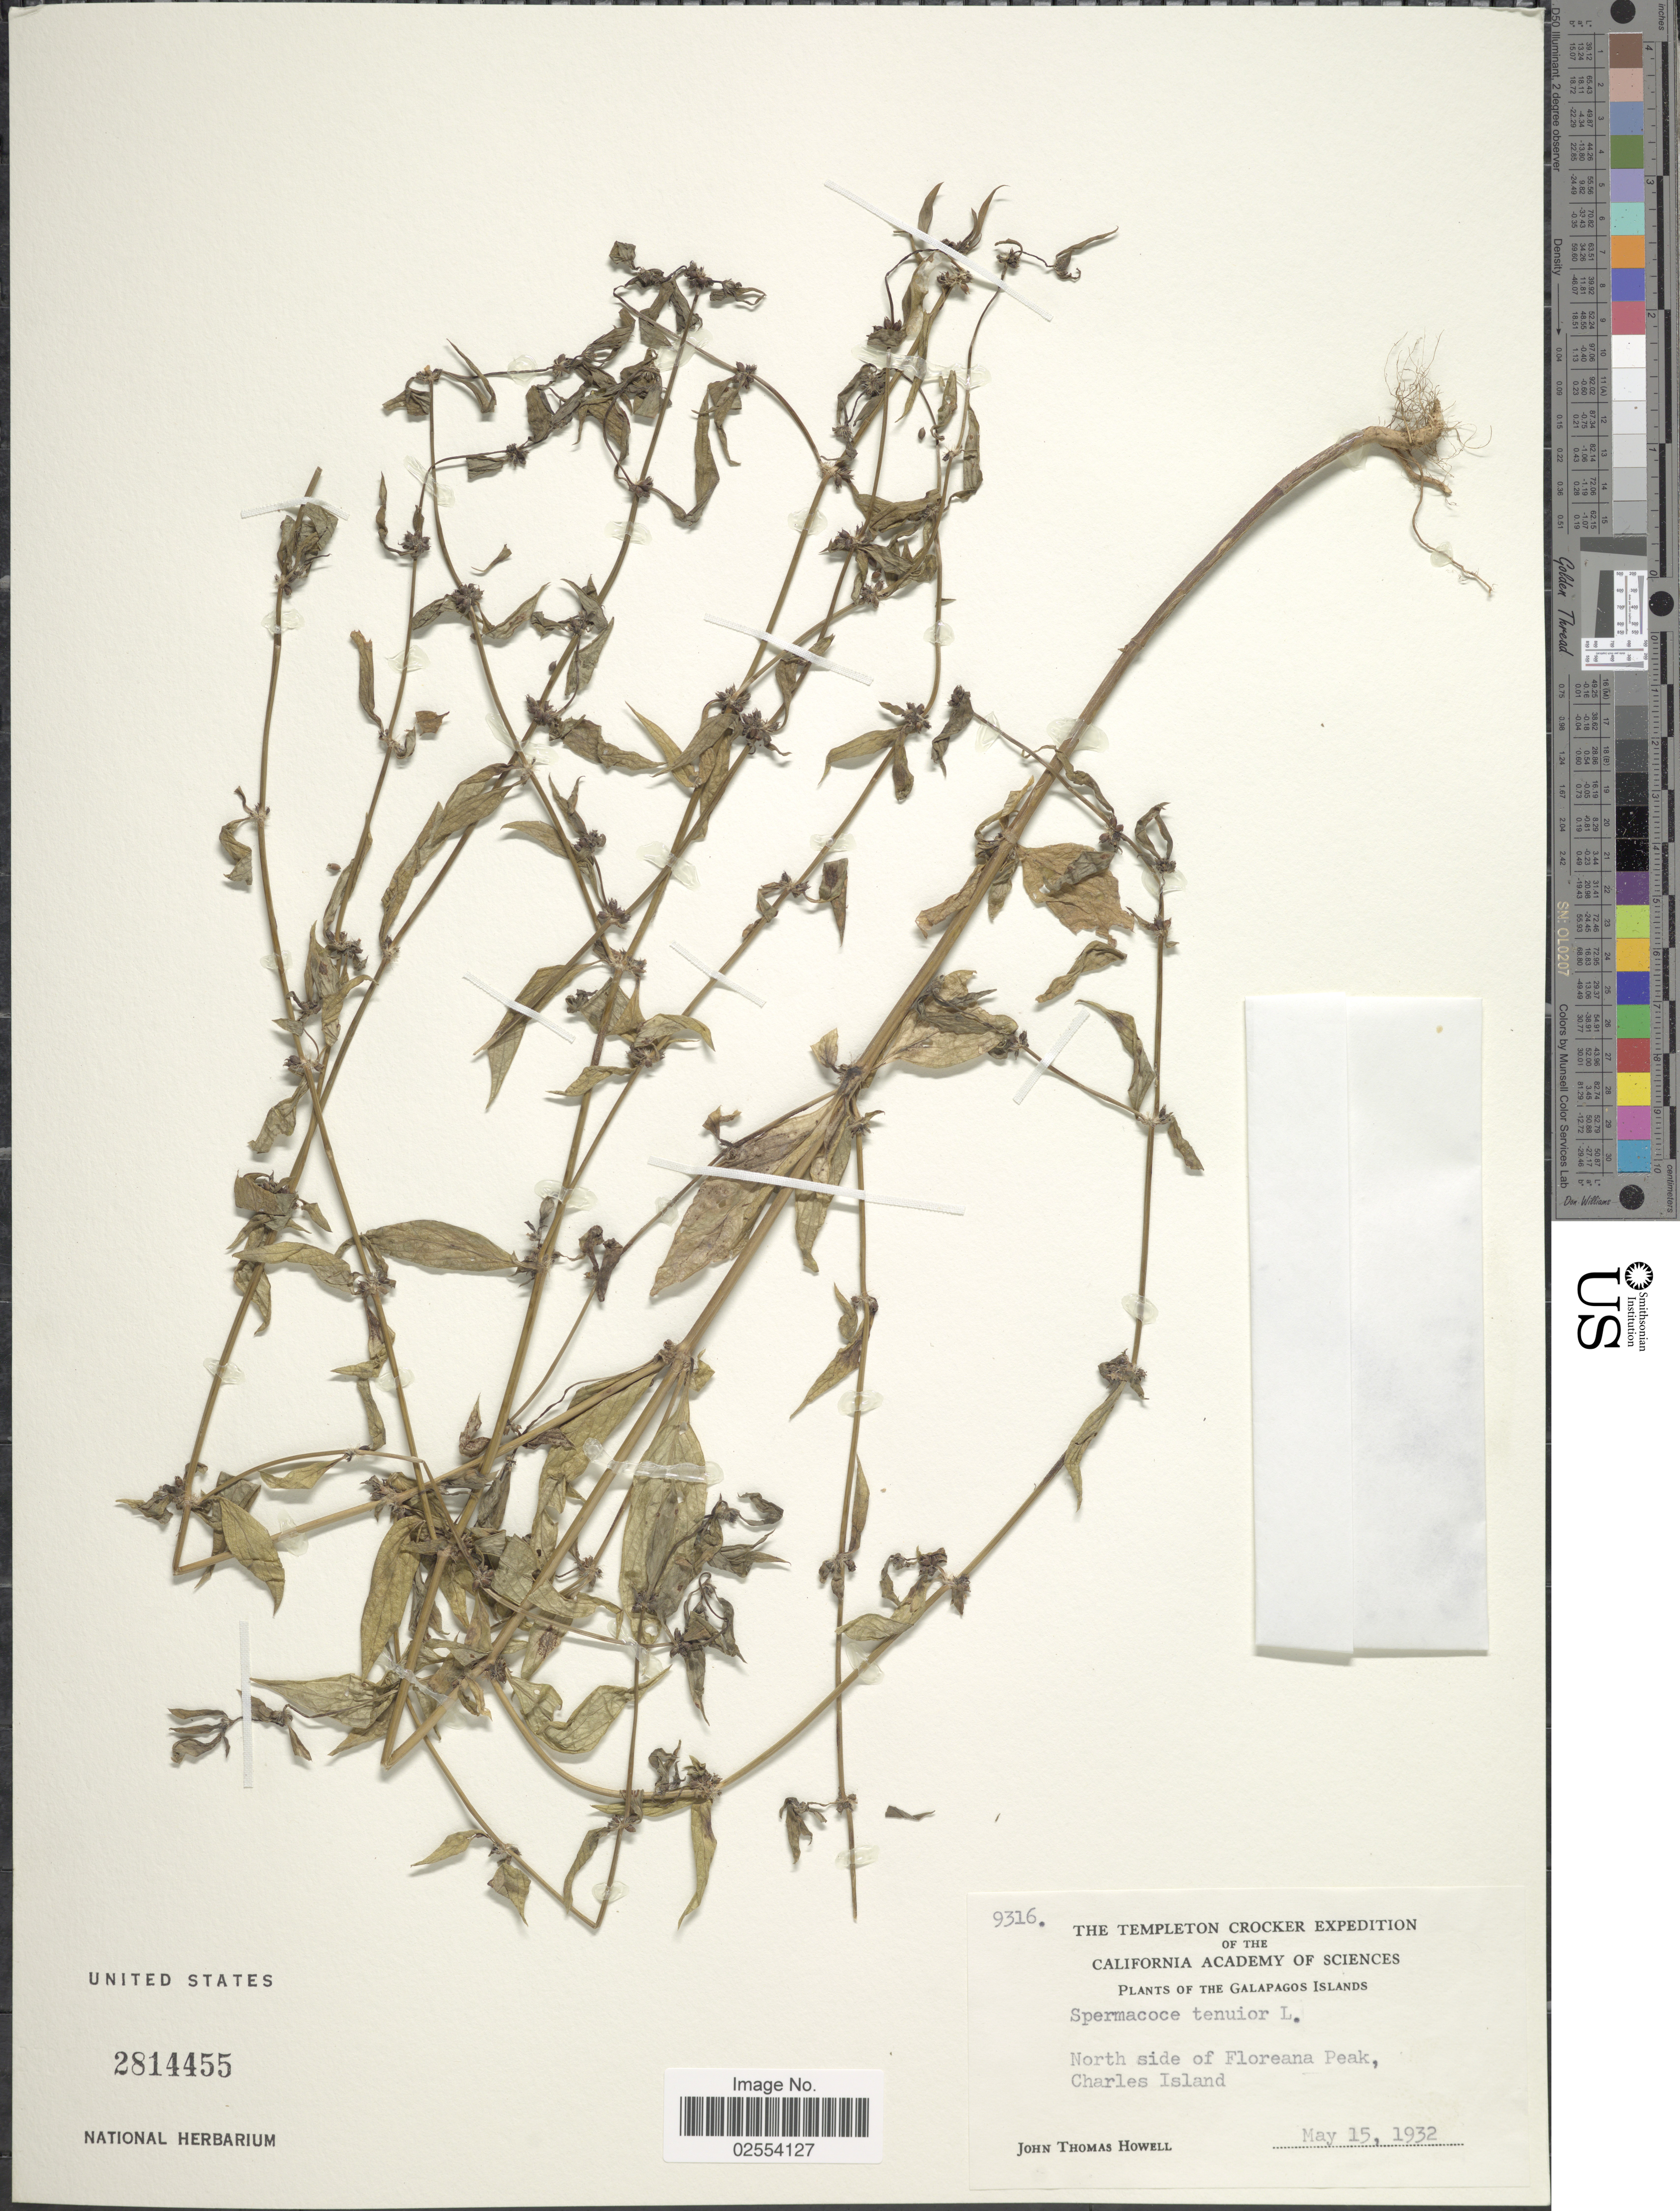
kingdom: Plantae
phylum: Tracheophyta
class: Magnoliopsida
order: Gentianales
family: Rubiaceae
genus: Spermacoce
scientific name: Spermacoce tenuior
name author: L.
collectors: J. T. Howell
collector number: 9316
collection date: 1932-05-15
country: Ecuador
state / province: Colón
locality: The Galapagos Islands, North side of Floreana Peak, Charles Island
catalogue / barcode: US 2814455